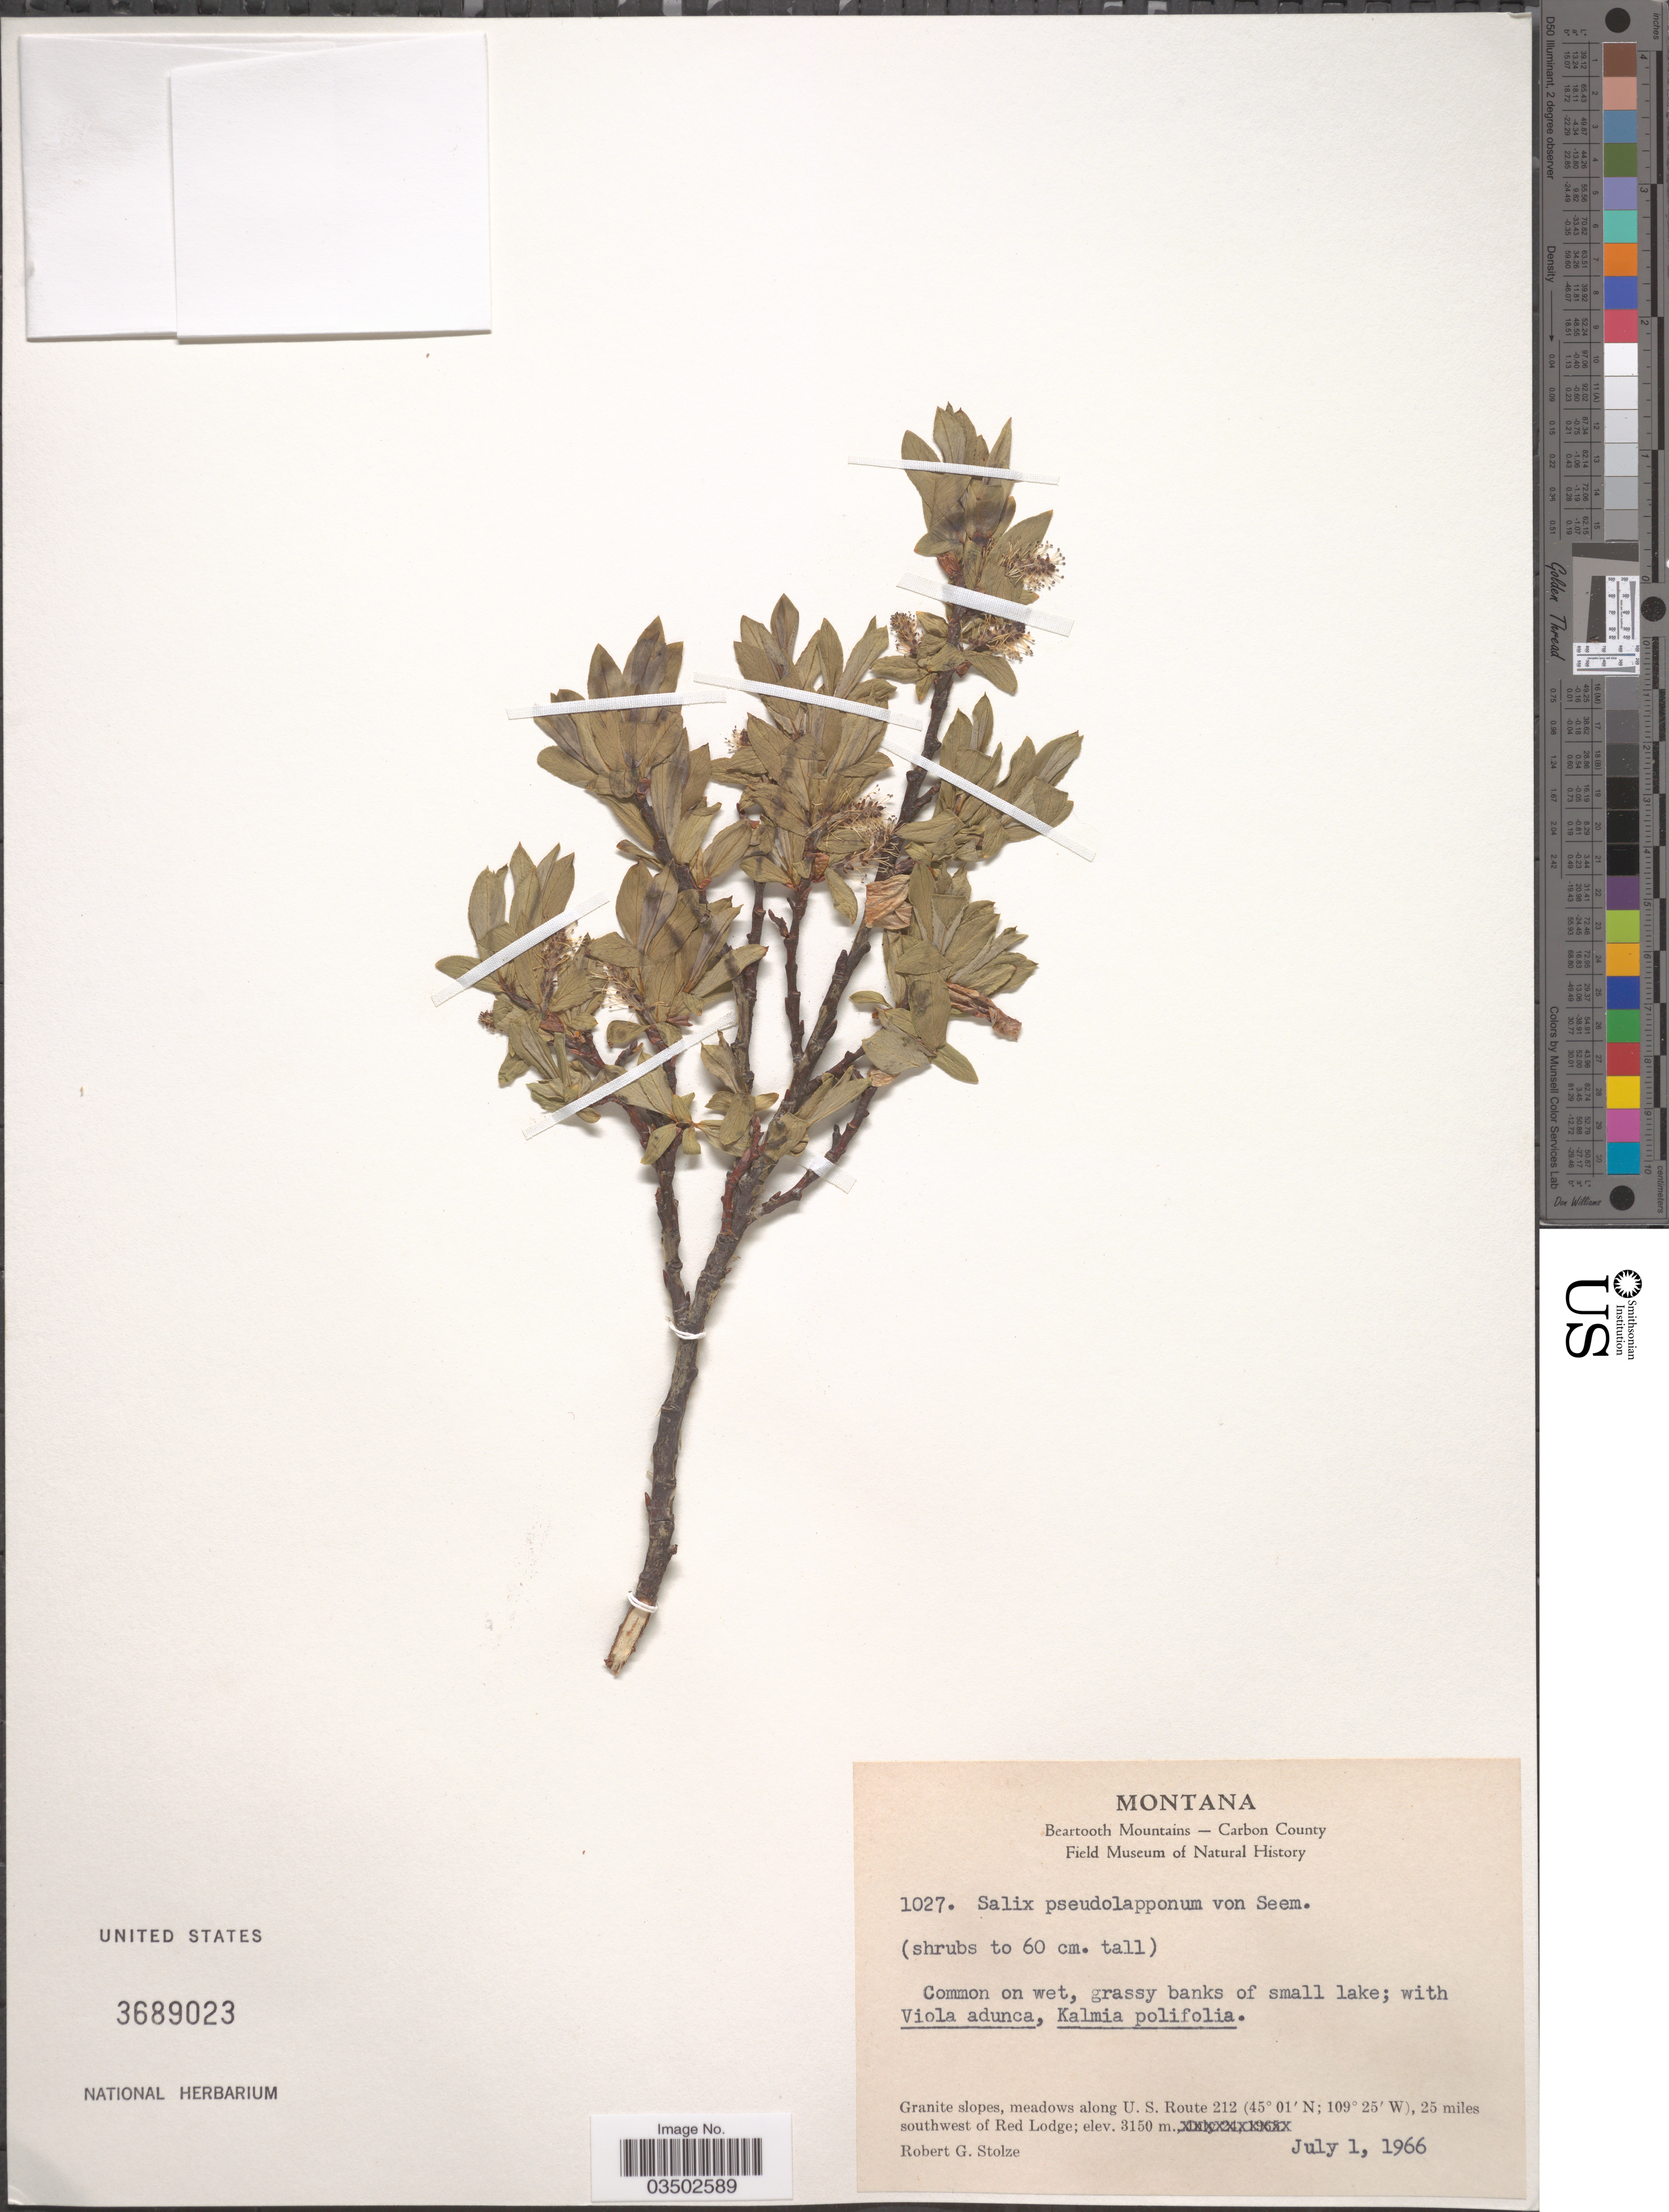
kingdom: Plantae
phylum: Tracheophyta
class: Magnoliopsida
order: Malpighiales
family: Salicaceae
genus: Salix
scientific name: Salix pseudolapponum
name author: Seemen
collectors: R. G. Stolze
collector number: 1027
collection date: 1966-07-01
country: United States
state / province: Montana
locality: Granite slopes, meadows along U. S. Route 212, 25 miles southwest of Red Lodge.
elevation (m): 3150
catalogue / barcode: US 3689023